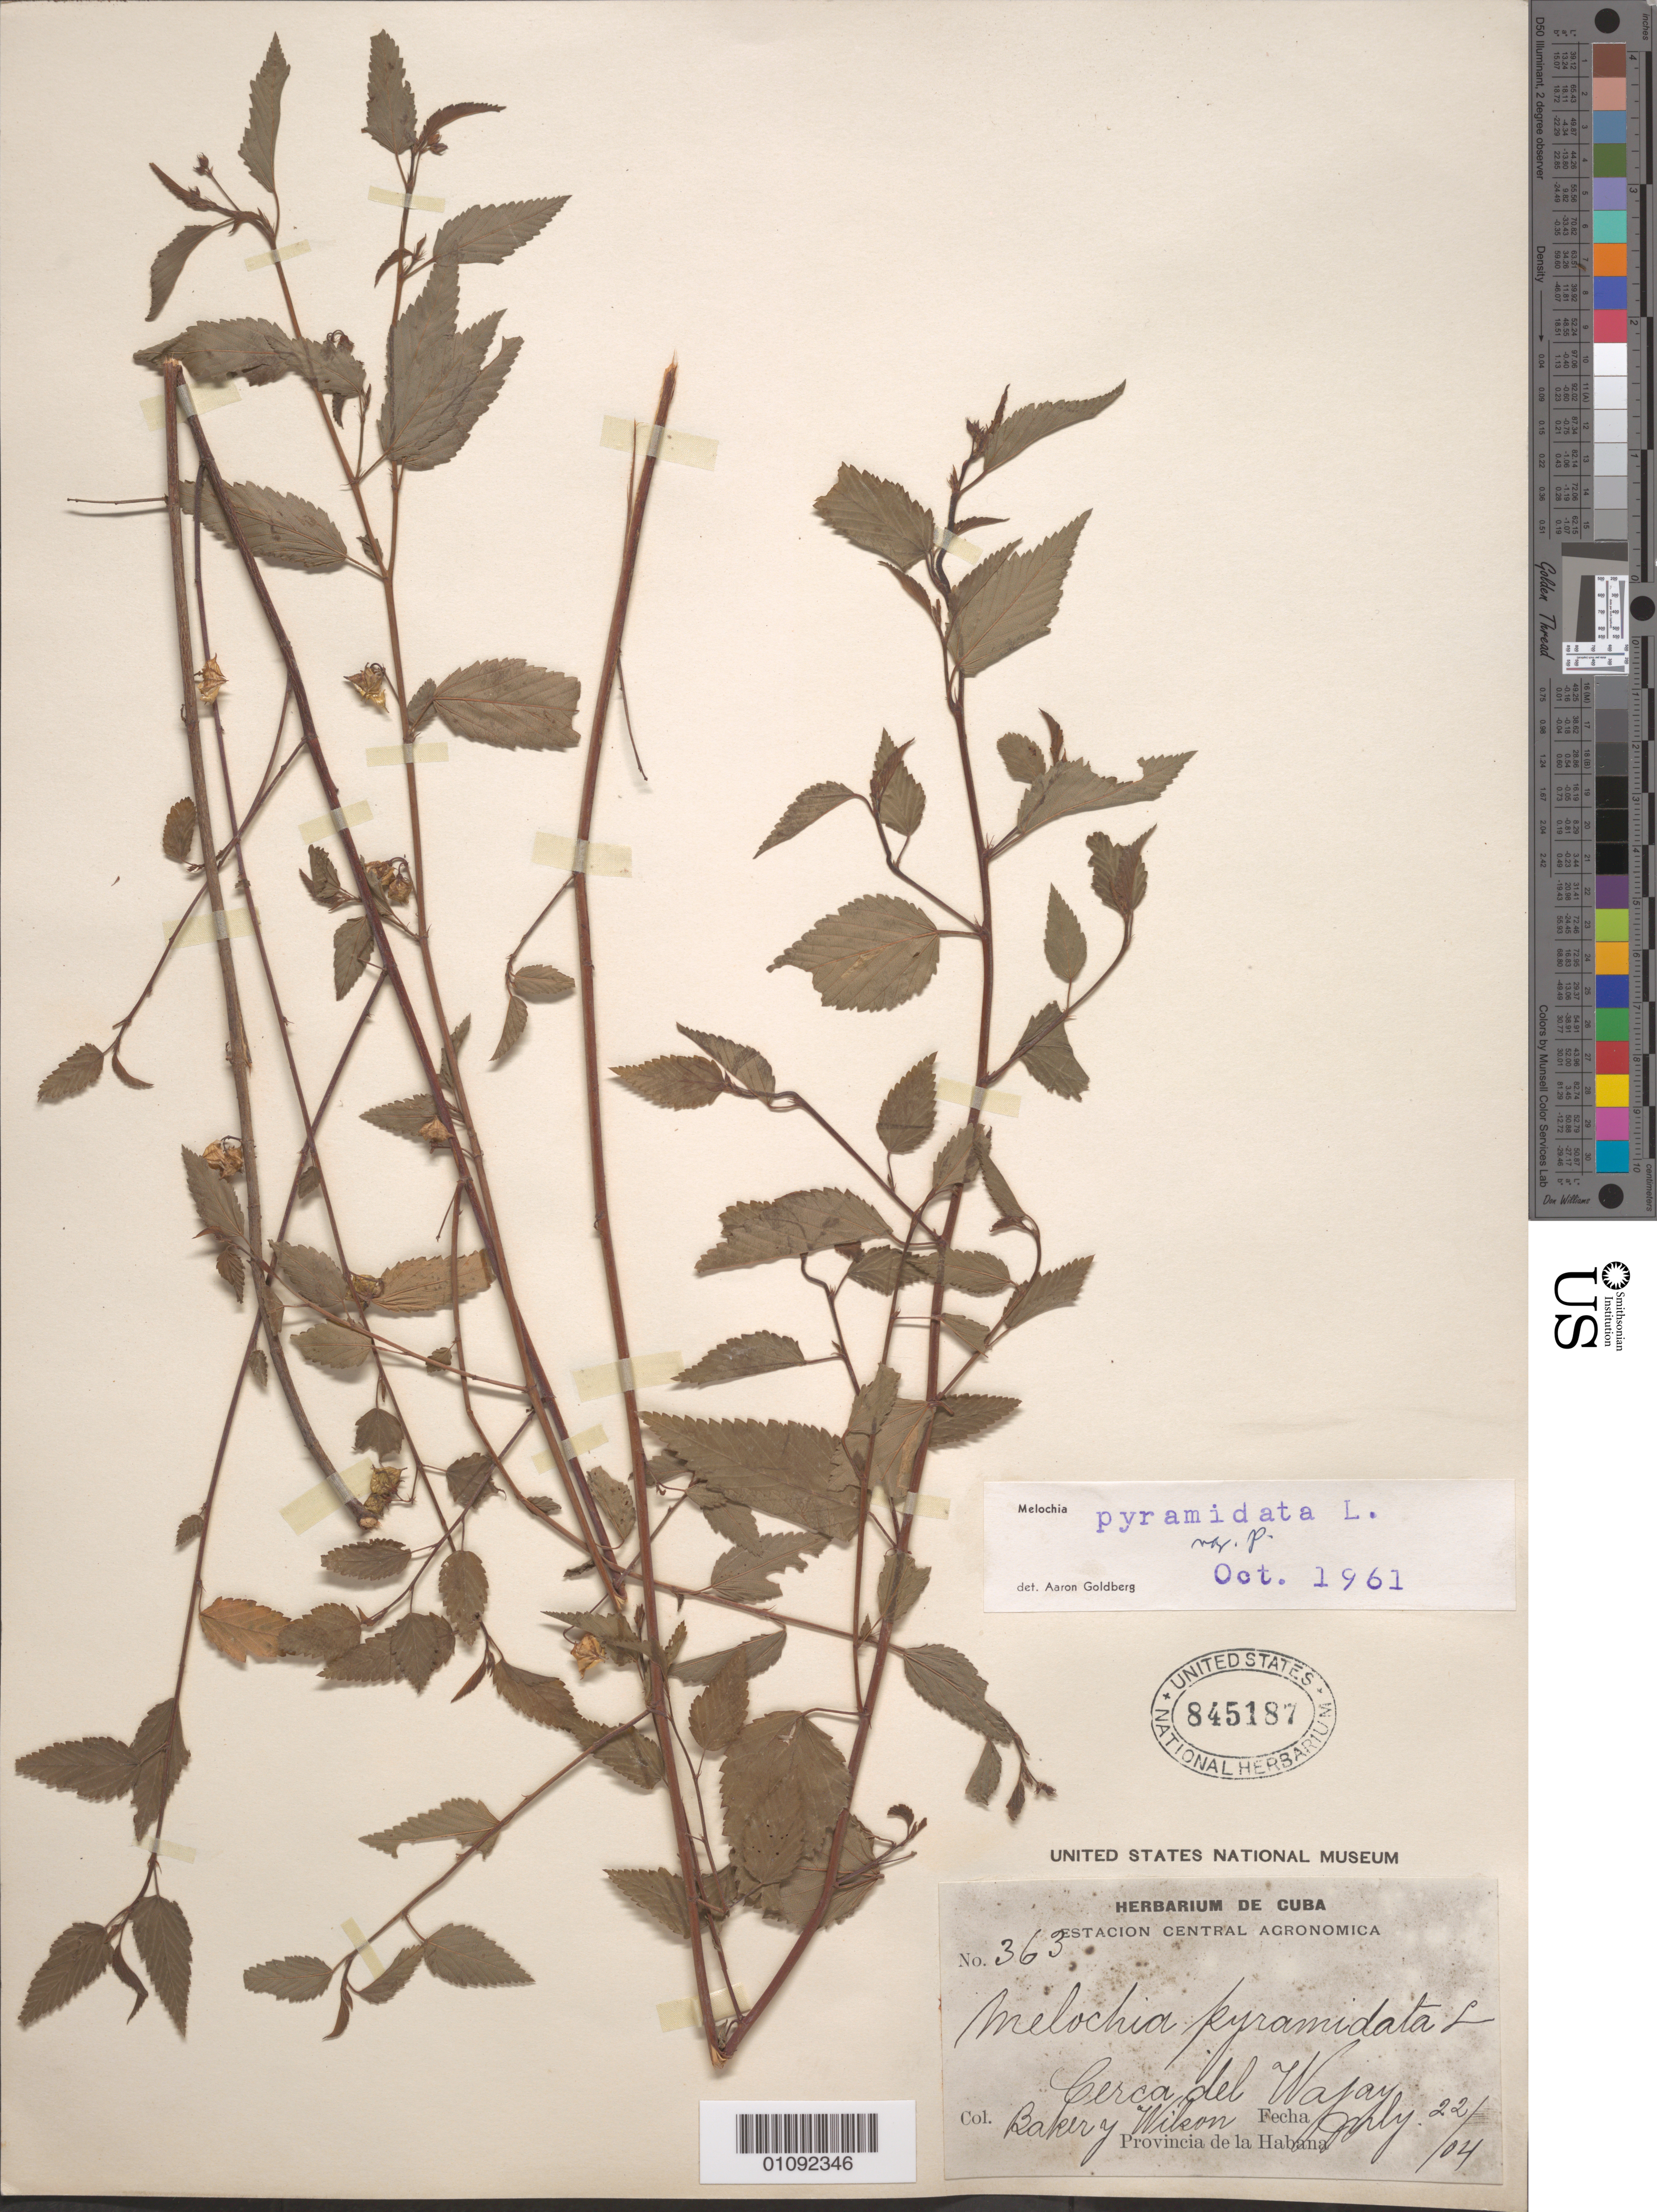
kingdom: Plantae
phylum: Tracheophyta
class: Magnoliopsida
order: Malvales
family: Malvaceae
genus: Melochia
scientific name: Melochia pyramidata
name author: L.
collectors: C. F. Baker & -- Wilson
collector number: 363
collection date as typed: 22 Jul 1904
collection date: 1904-07-22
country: Cuba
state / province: La Habana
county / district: Municipio Boyeros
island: Cuba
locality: Cerca del Wajay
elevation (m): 65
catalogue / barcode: US 845187